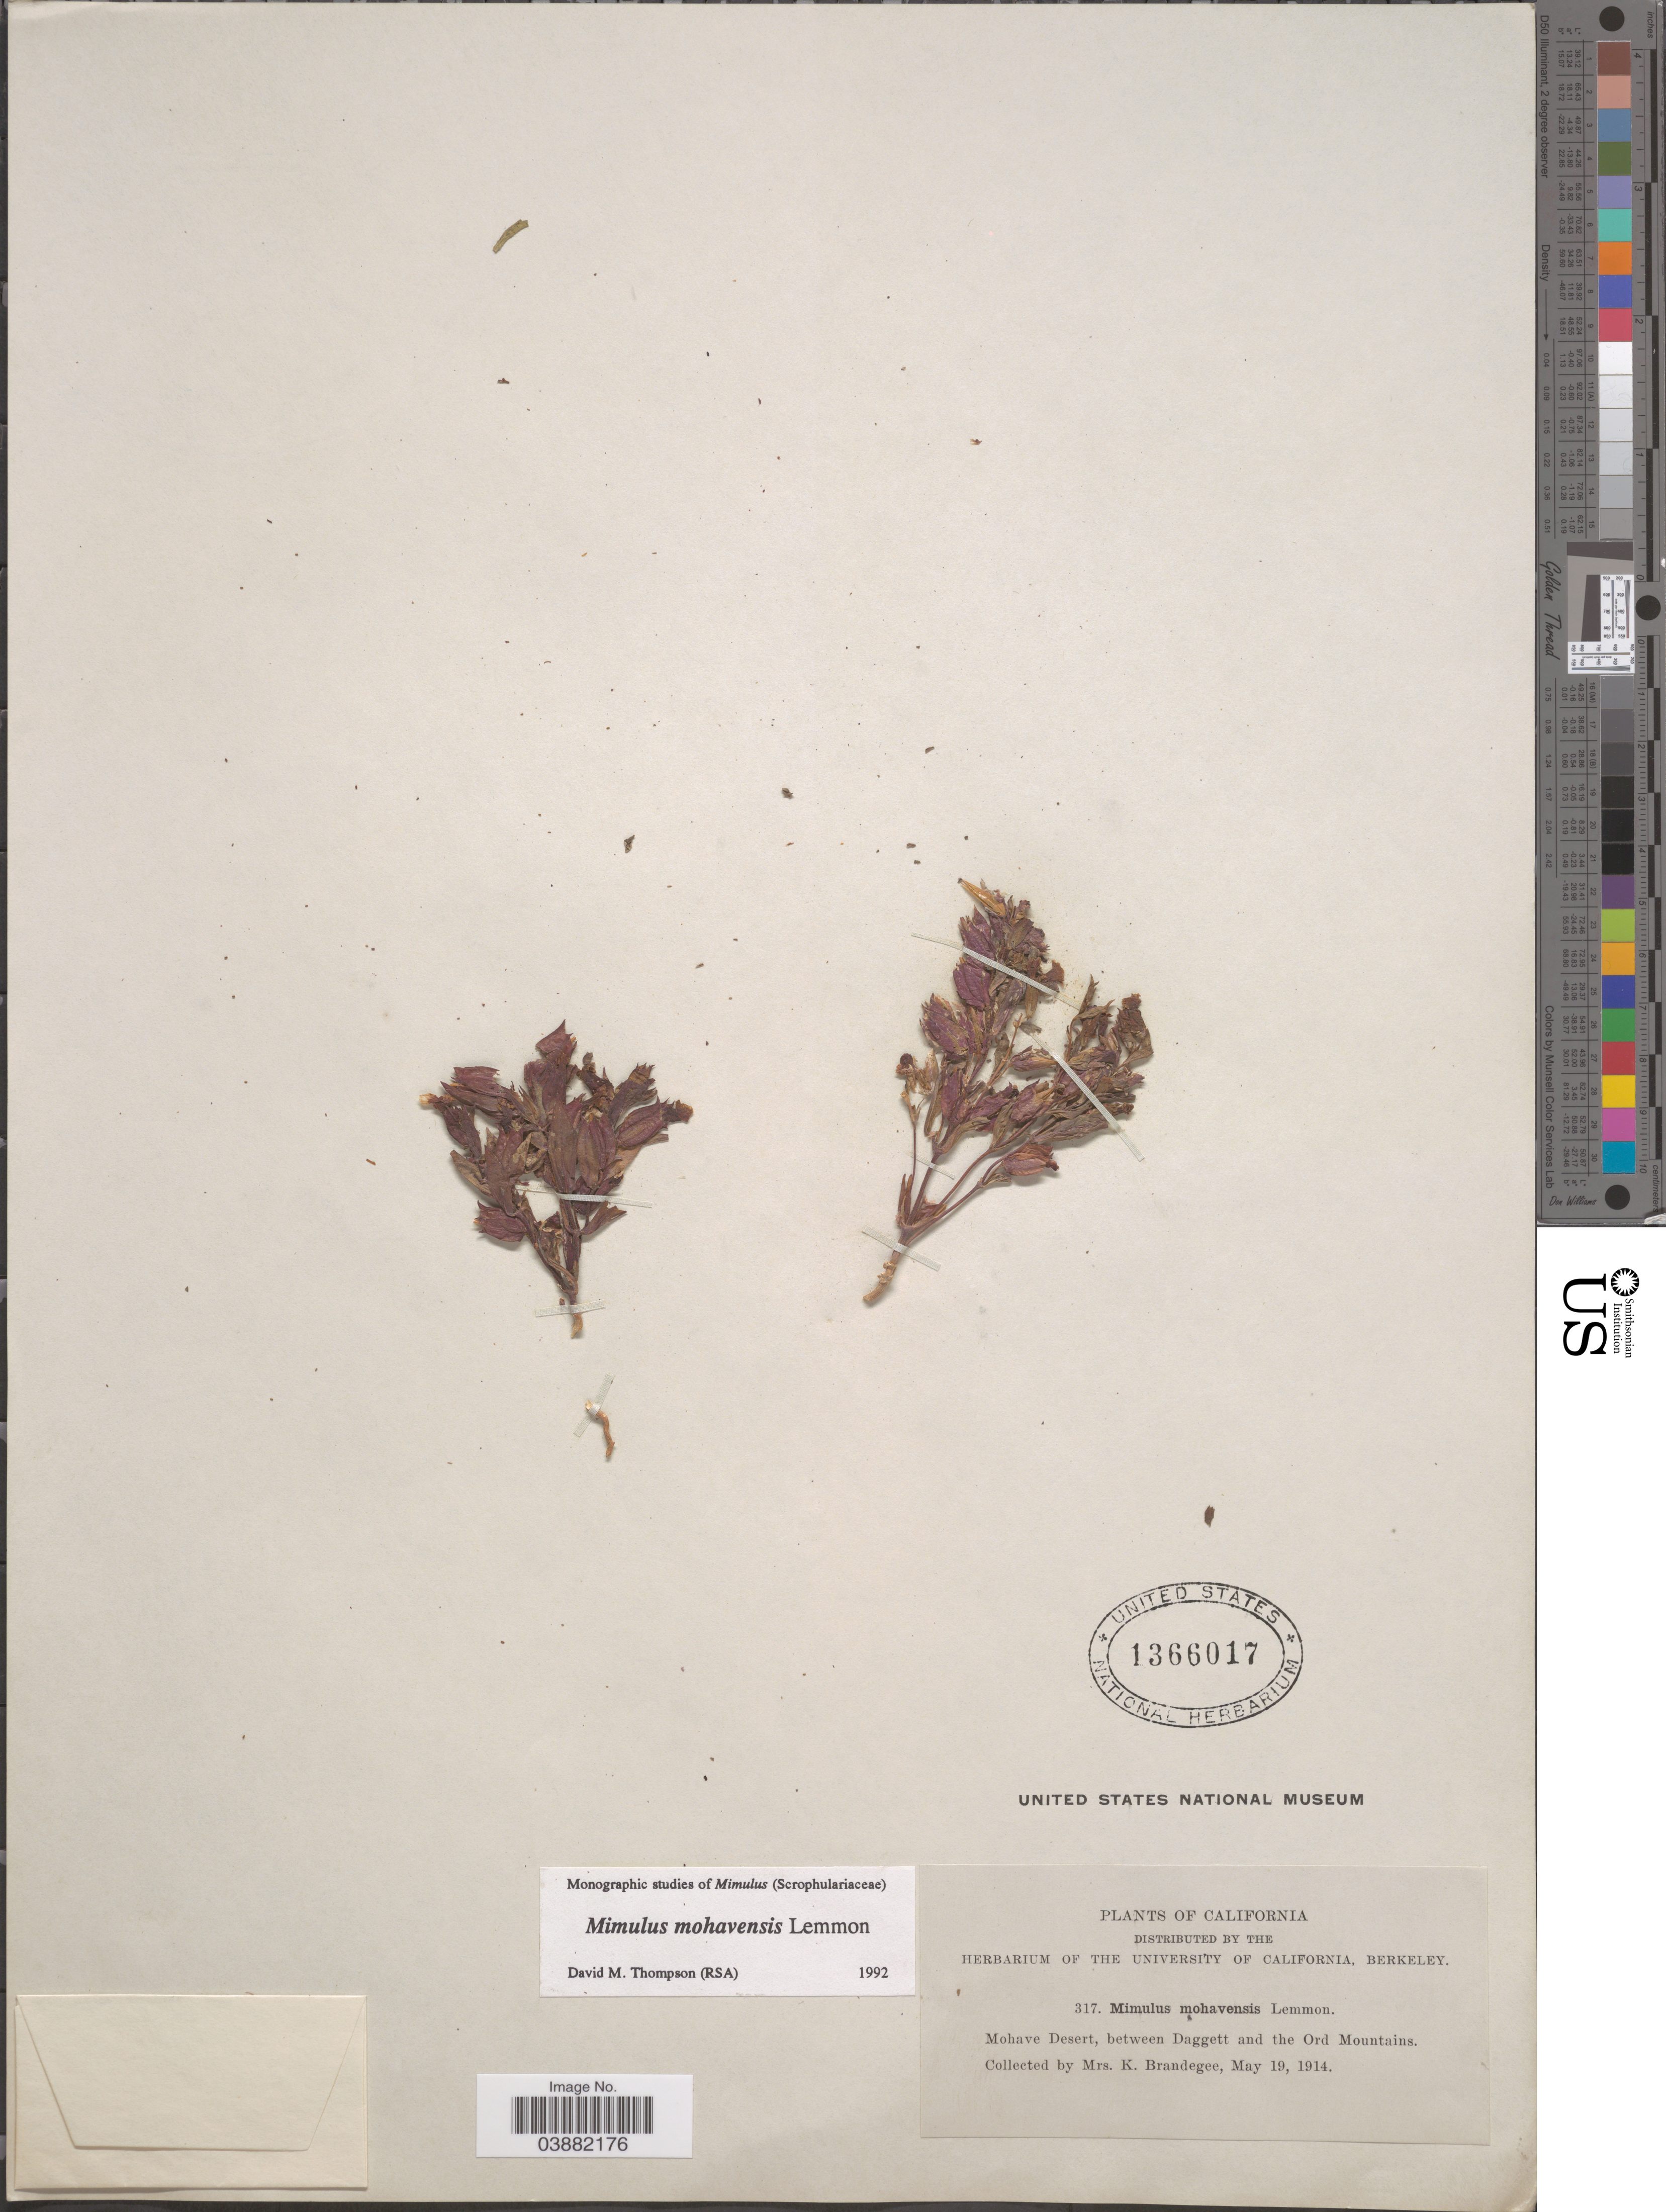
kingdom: Plantae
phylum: Tracheophyta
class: Magnoliopsida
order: Lamiales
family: Phrymaceae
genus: Mimulus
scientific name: Mimulus mohavensis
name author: Lemmon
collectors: J. S. Brandegee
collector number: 317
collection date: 1914-05-19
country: United States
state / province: California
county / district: Kern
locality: Mohave Desert, between Daggett and the Ord Mountains.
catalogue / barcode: US 1366017